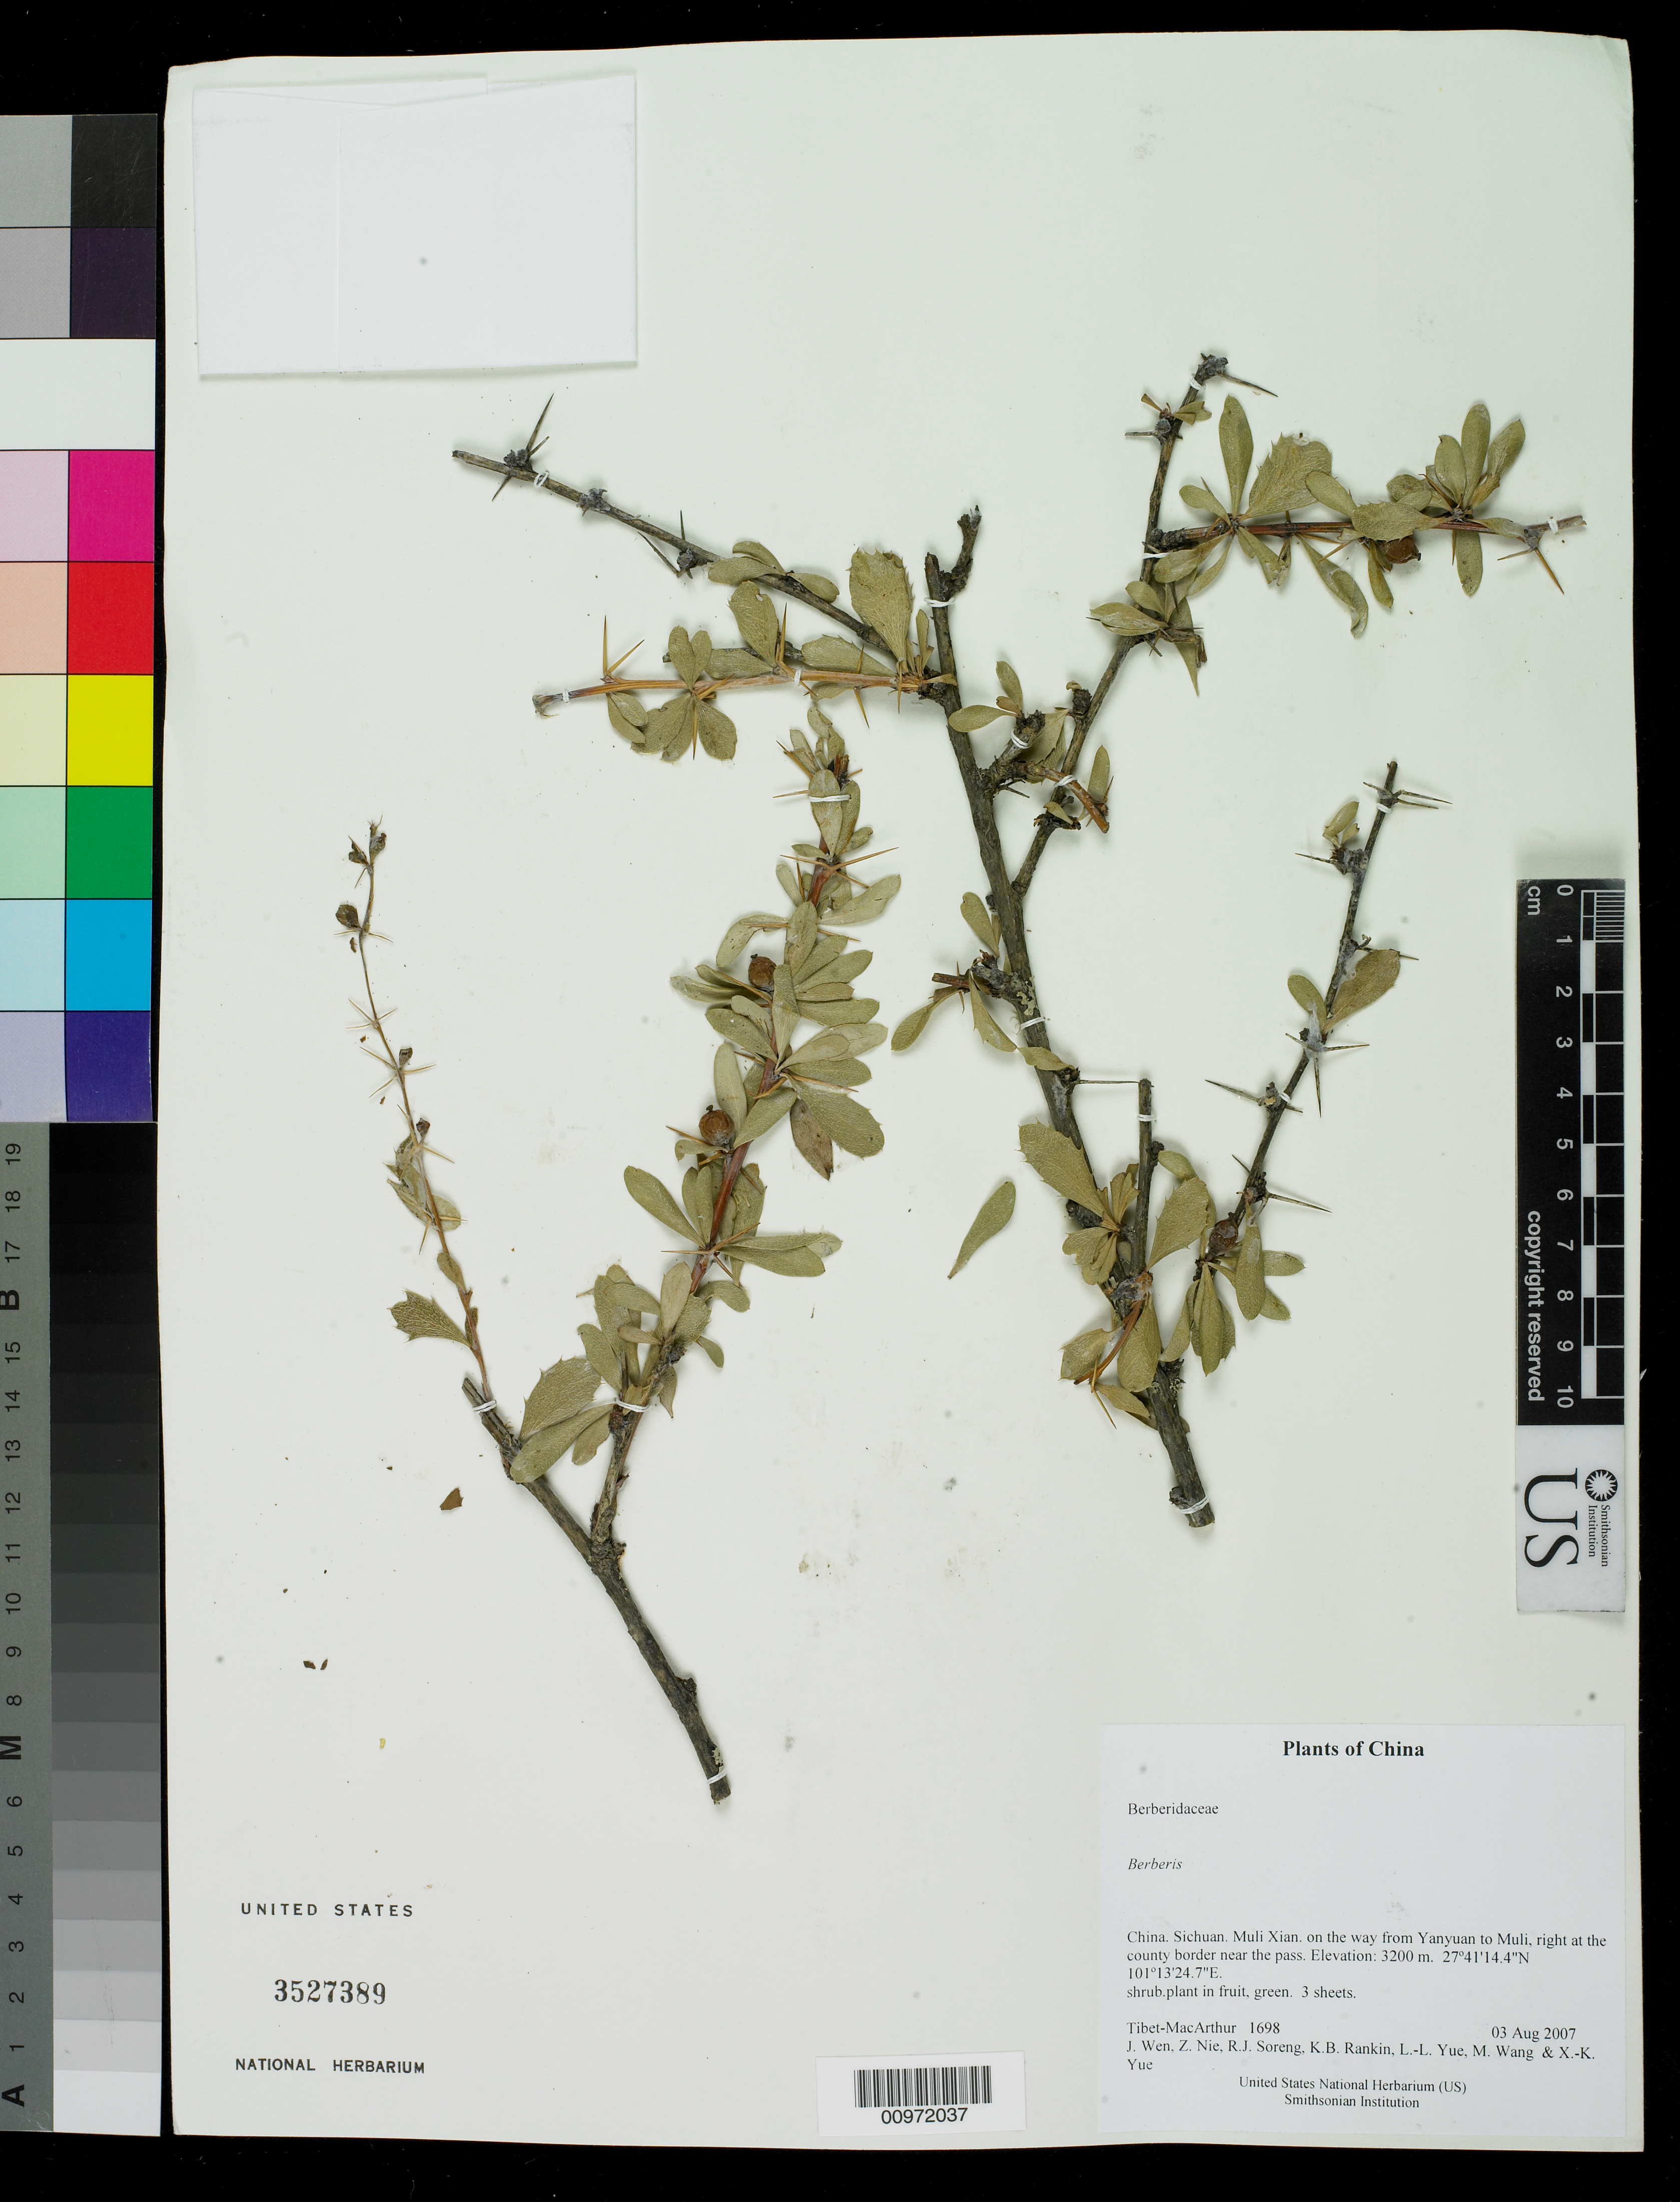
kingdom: Plantae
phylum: Tracheophyta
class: Magnoliopsida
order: Ranunculales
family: Berberidaceae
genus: Berberis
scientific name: Berberis dictyophylla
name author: Franch.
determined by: Harber, Julian, (UNITED KINGDOM)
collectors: Tibet-MacArthur, J. Wen, Z. Nie, R. J. Soreng, K. Rankin, L. Yue, M. Wang & X. Yue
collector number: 1698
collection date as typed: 03 Aug 2007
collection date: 2007-08-03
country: China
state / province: Sichuan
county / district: Muli Xian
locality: on the way from Yanyuan to Muli, right at the county border near the pass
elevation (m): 3200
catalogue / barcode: US 3527389